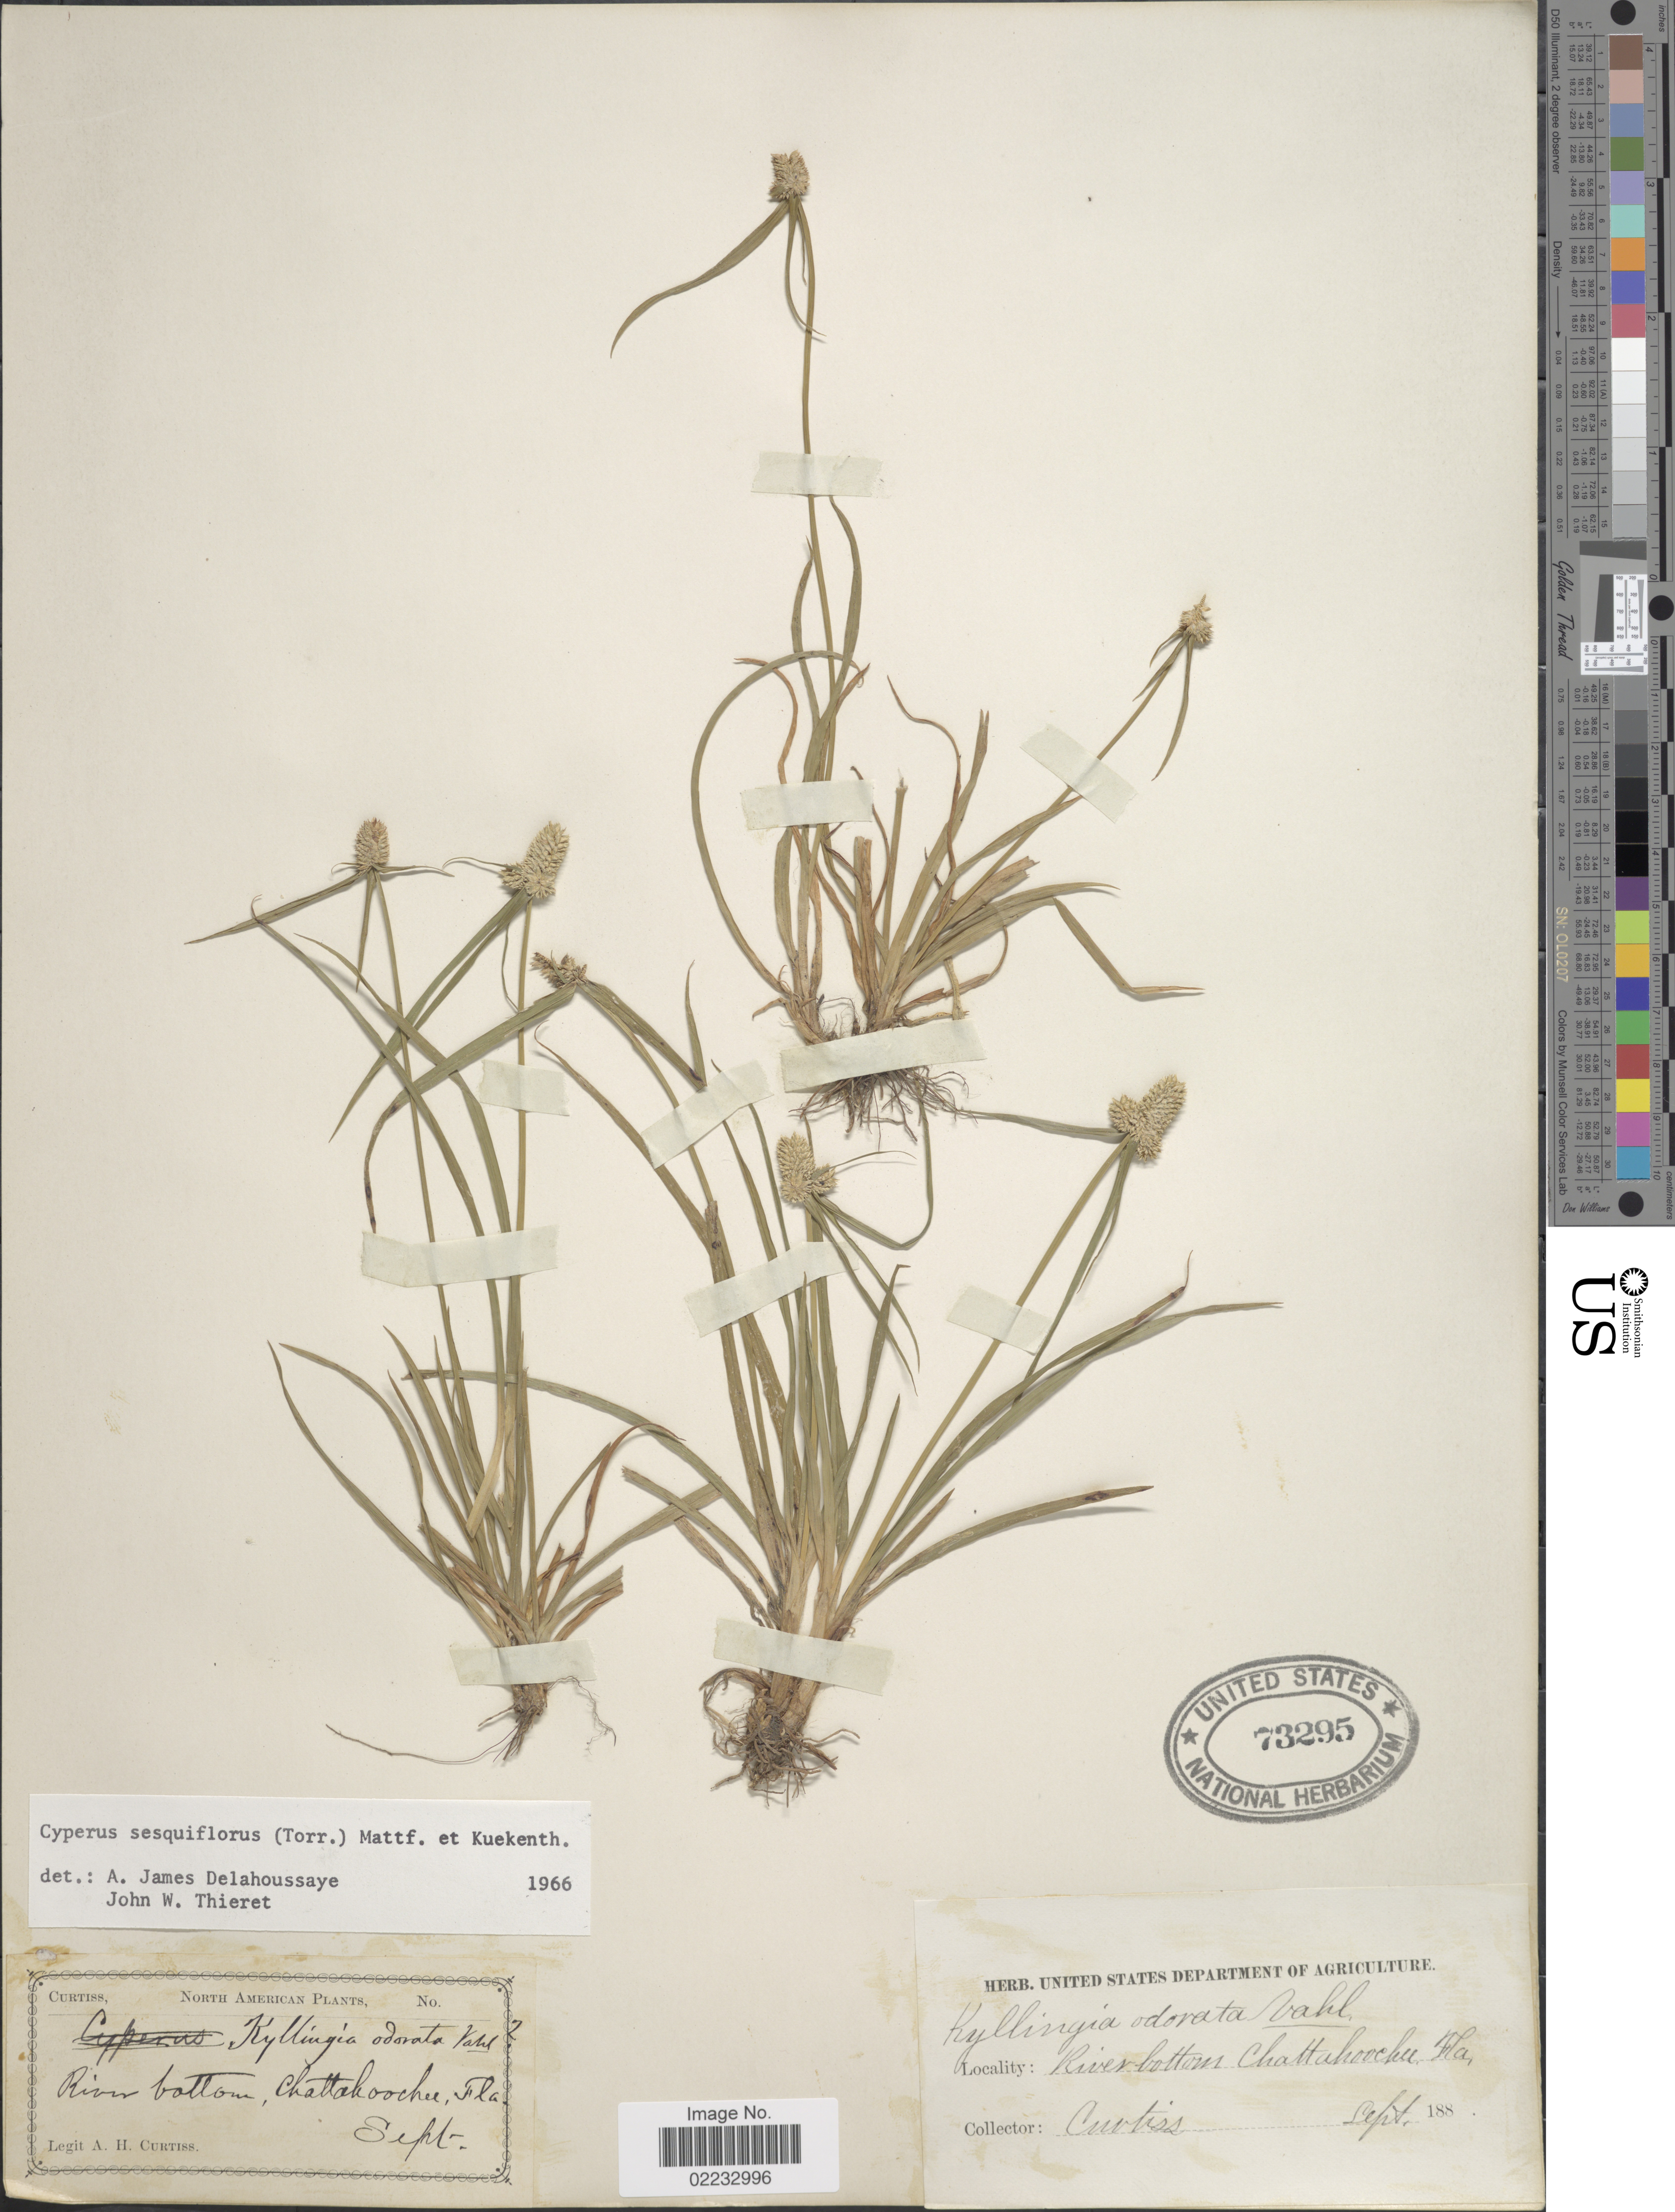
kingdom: Plantae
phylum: Tracheophyta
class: Liliopsida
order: Poales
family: Cyperaceae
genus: Cyperus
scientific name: Cyperus sesquiflorus subsp. sesquiflorus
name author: (Torr.) Mattf. & Kük.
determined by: Strong, M. T., (US), Smithsonian Institution - National Museum of Natural History (UNITED STATES)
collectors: A. H. Curtiss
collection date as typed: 188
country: United States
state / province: Florida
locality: Riverbottom Chattahoochee Fla.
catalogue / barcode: US 73295